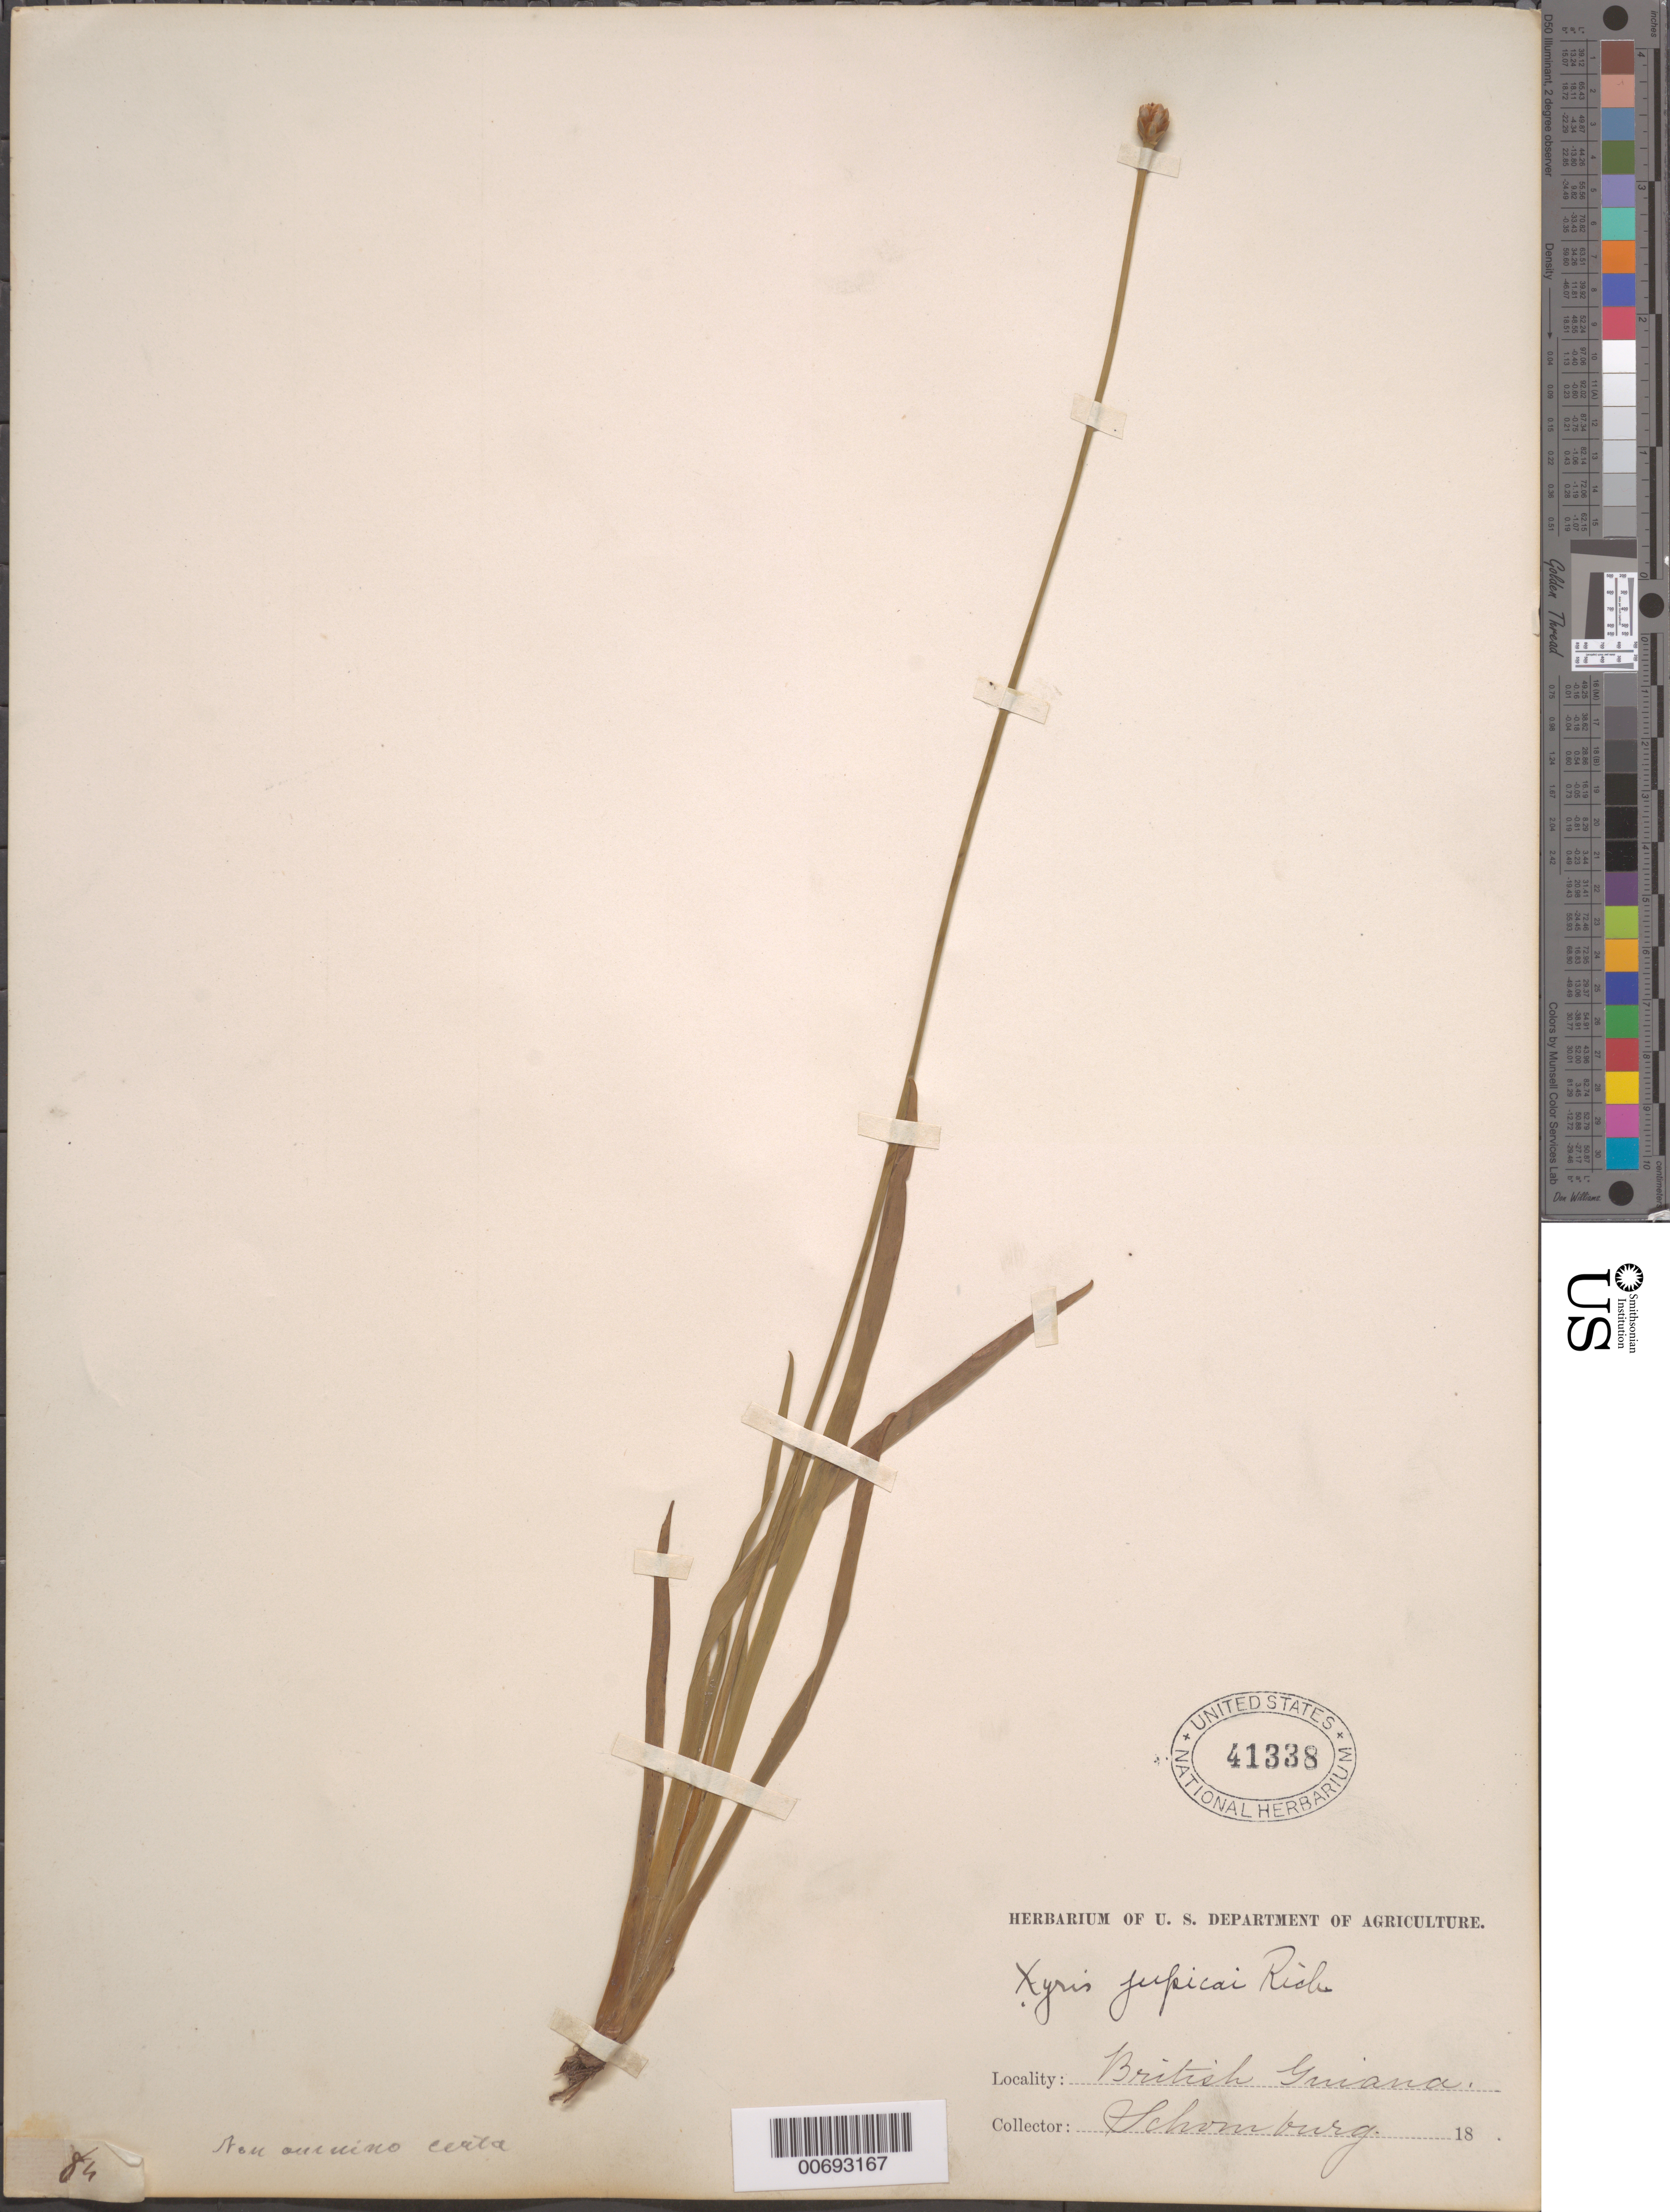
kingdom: Plantae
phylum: Tracheophyta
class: Liliopsida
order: Poales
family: Xyridaceae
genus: Xyris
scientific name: Xyris jupicai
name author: Rich.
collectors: -- Schomburgk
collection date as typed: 18??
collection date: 1800/1899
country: Guyana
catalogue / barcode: US 41338